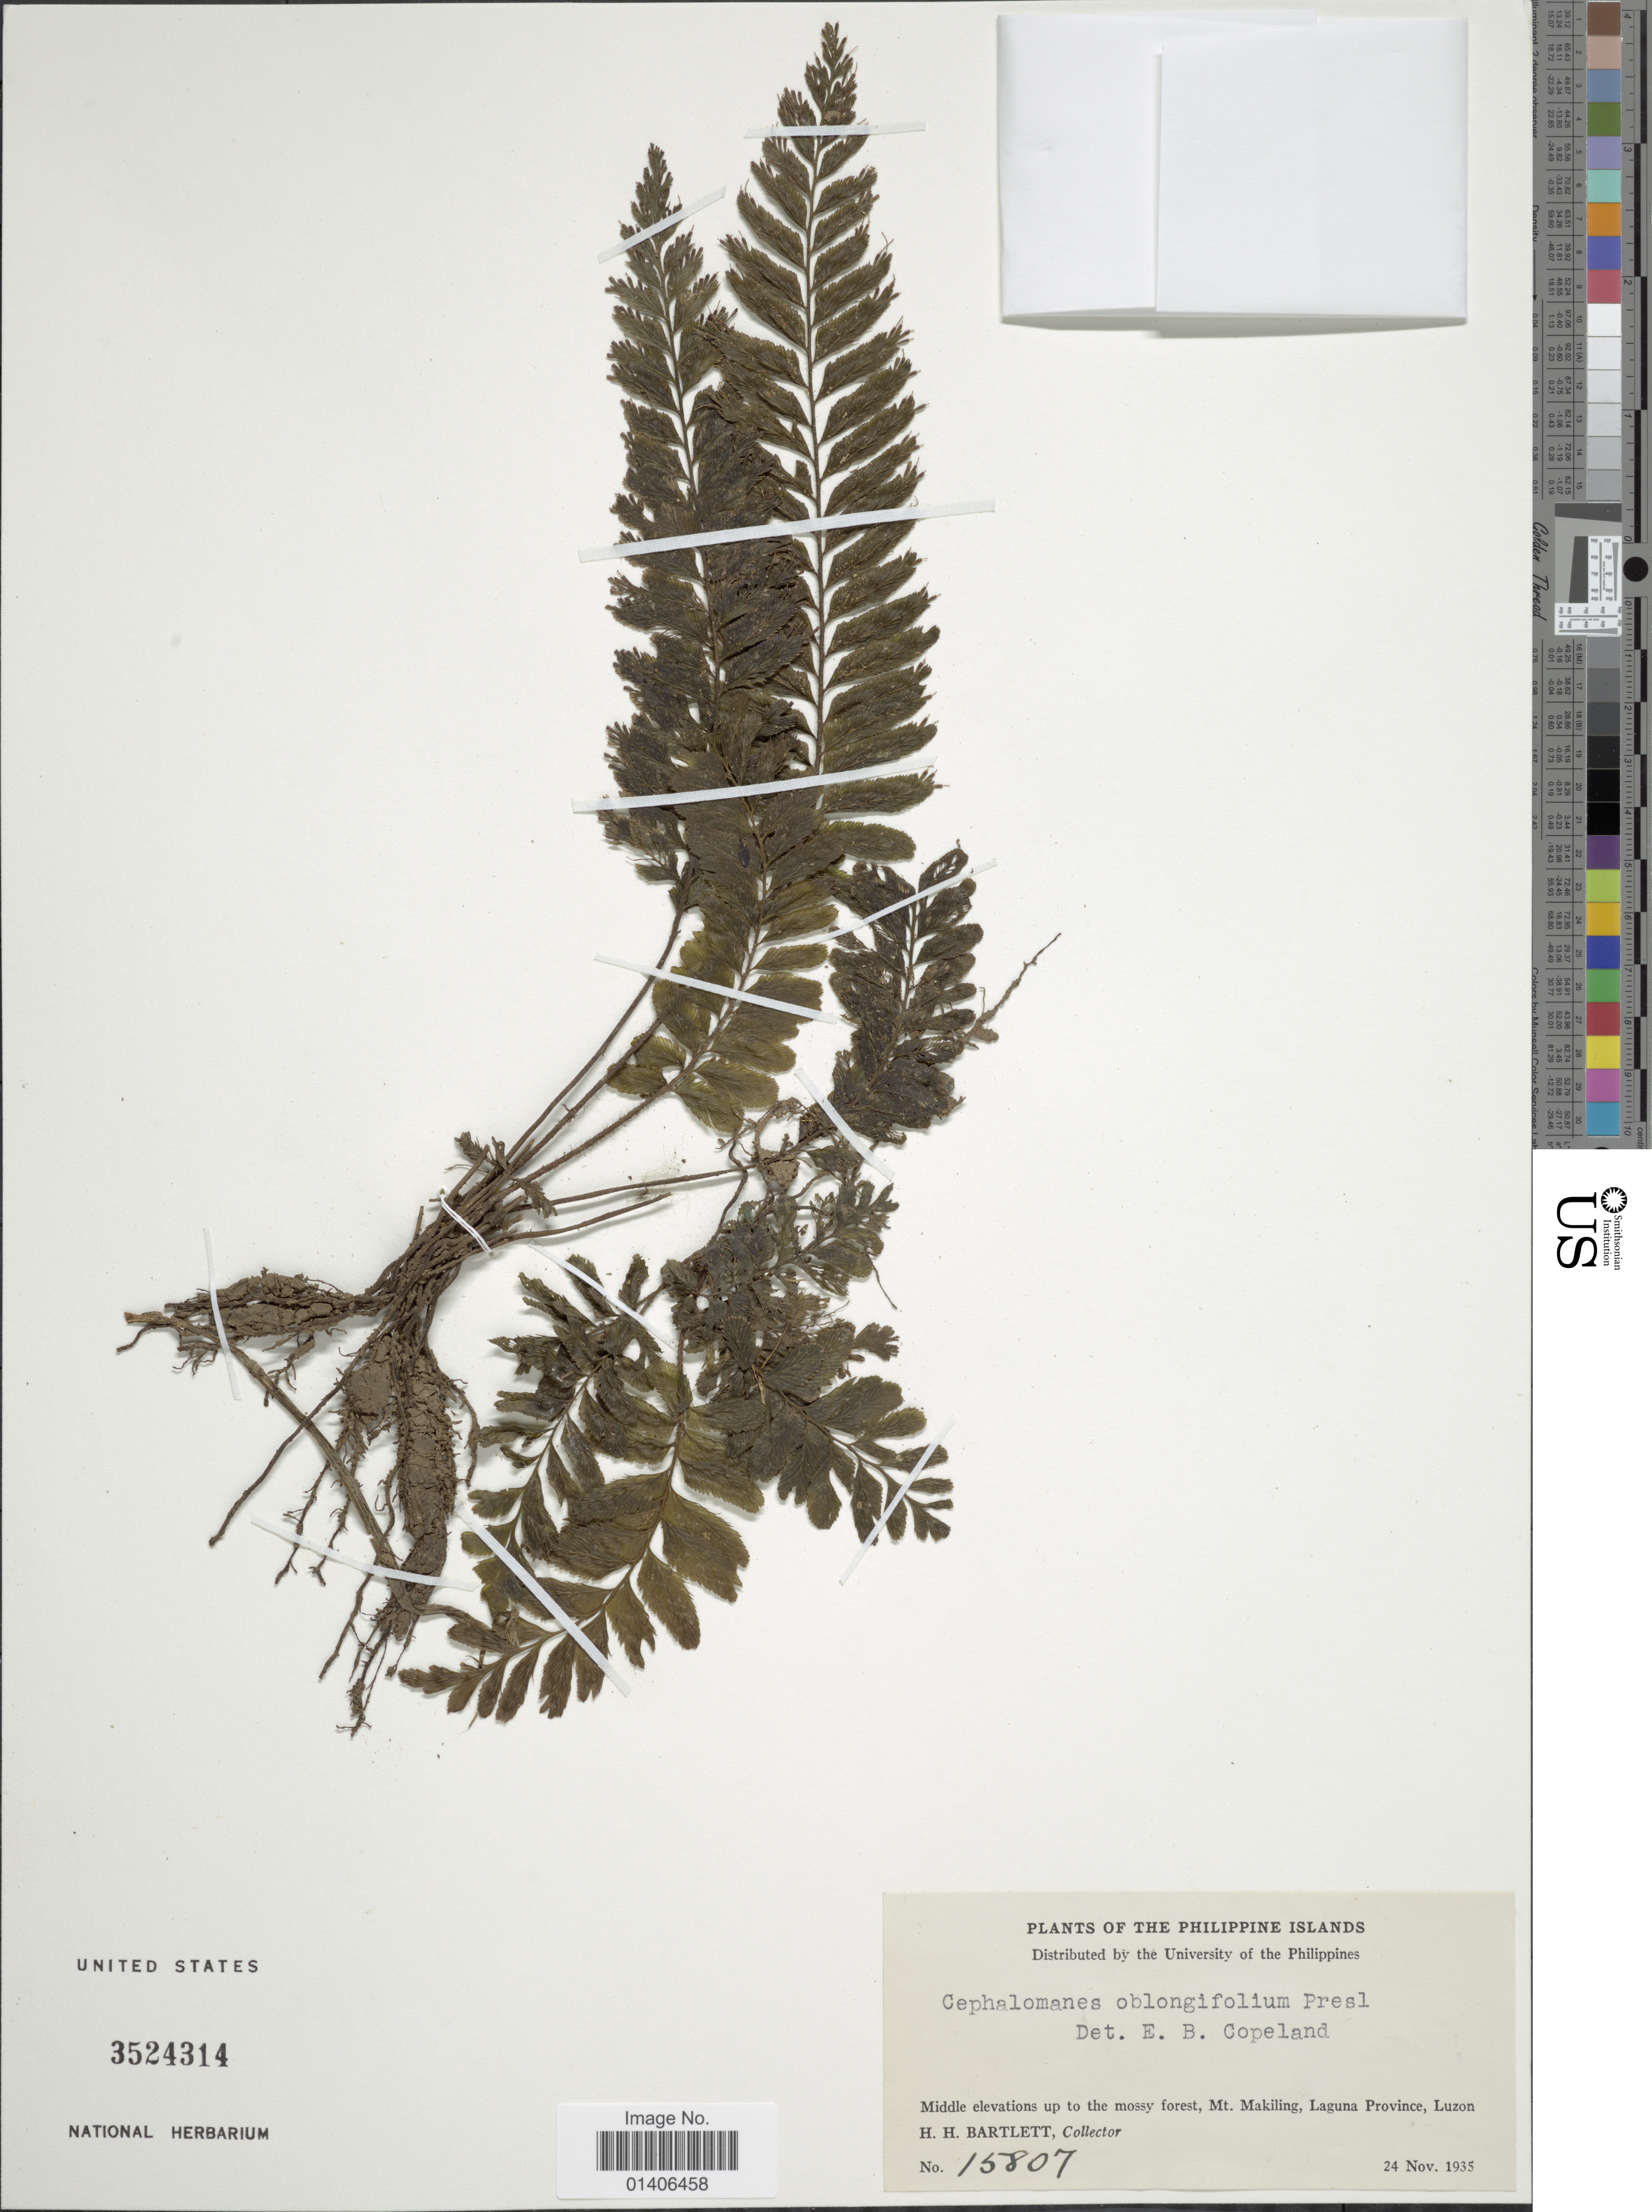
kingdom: Plantae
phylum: Tracheophyta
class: Polypodiopsida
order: Hymenophyllales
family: Hymenophyllaceae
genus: Cephalomanes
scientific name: Cephalomanes oblongifolium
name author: C. Presl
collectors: H. H. Bartlett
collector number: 15807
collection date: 1935-11-24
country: Philippines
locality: Middle elevations up to the mossy forest, Mt Makiling, Laguna Province, Luzon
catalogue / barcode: US 3524314